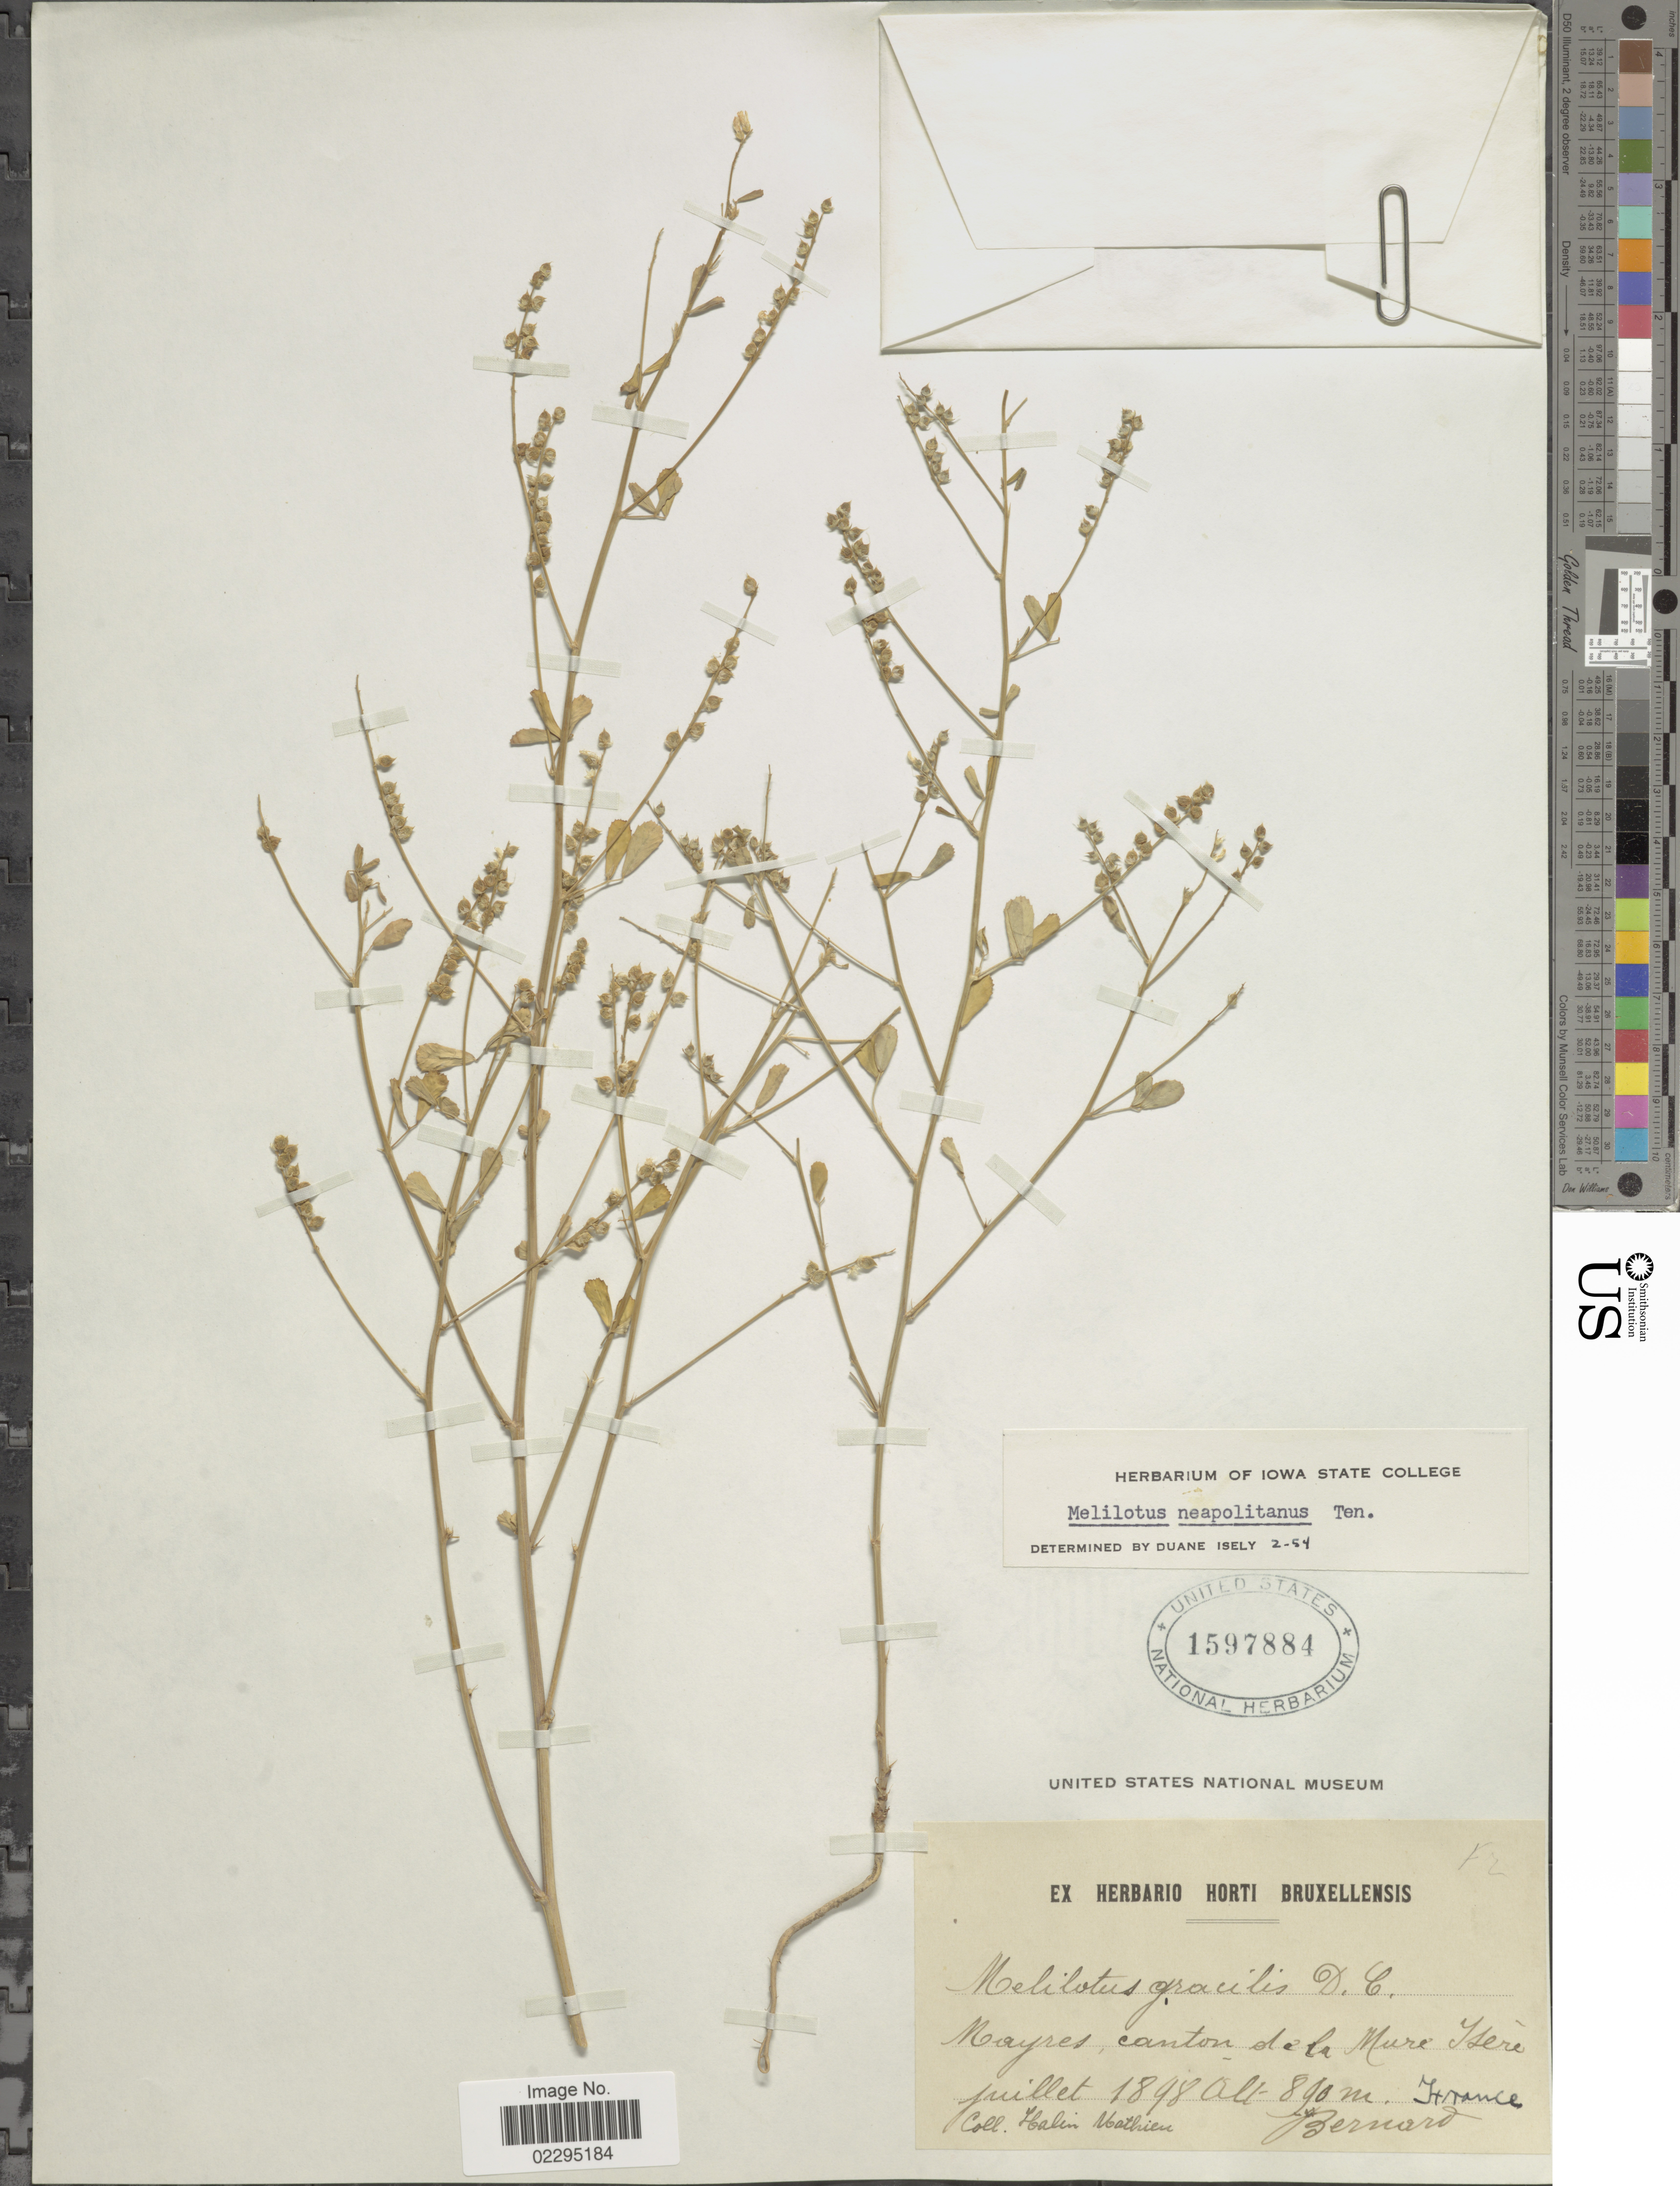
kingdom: Plantae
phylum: Tracheophyta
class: Magnoliopsida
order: Fabales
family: Fabaceae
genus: Melilotus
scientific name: Melilotus neapolitana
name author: Ten.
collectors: H. Mathieu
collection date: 1898-07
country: France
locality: France, Bernard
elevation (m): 890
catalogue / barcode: US 1597884